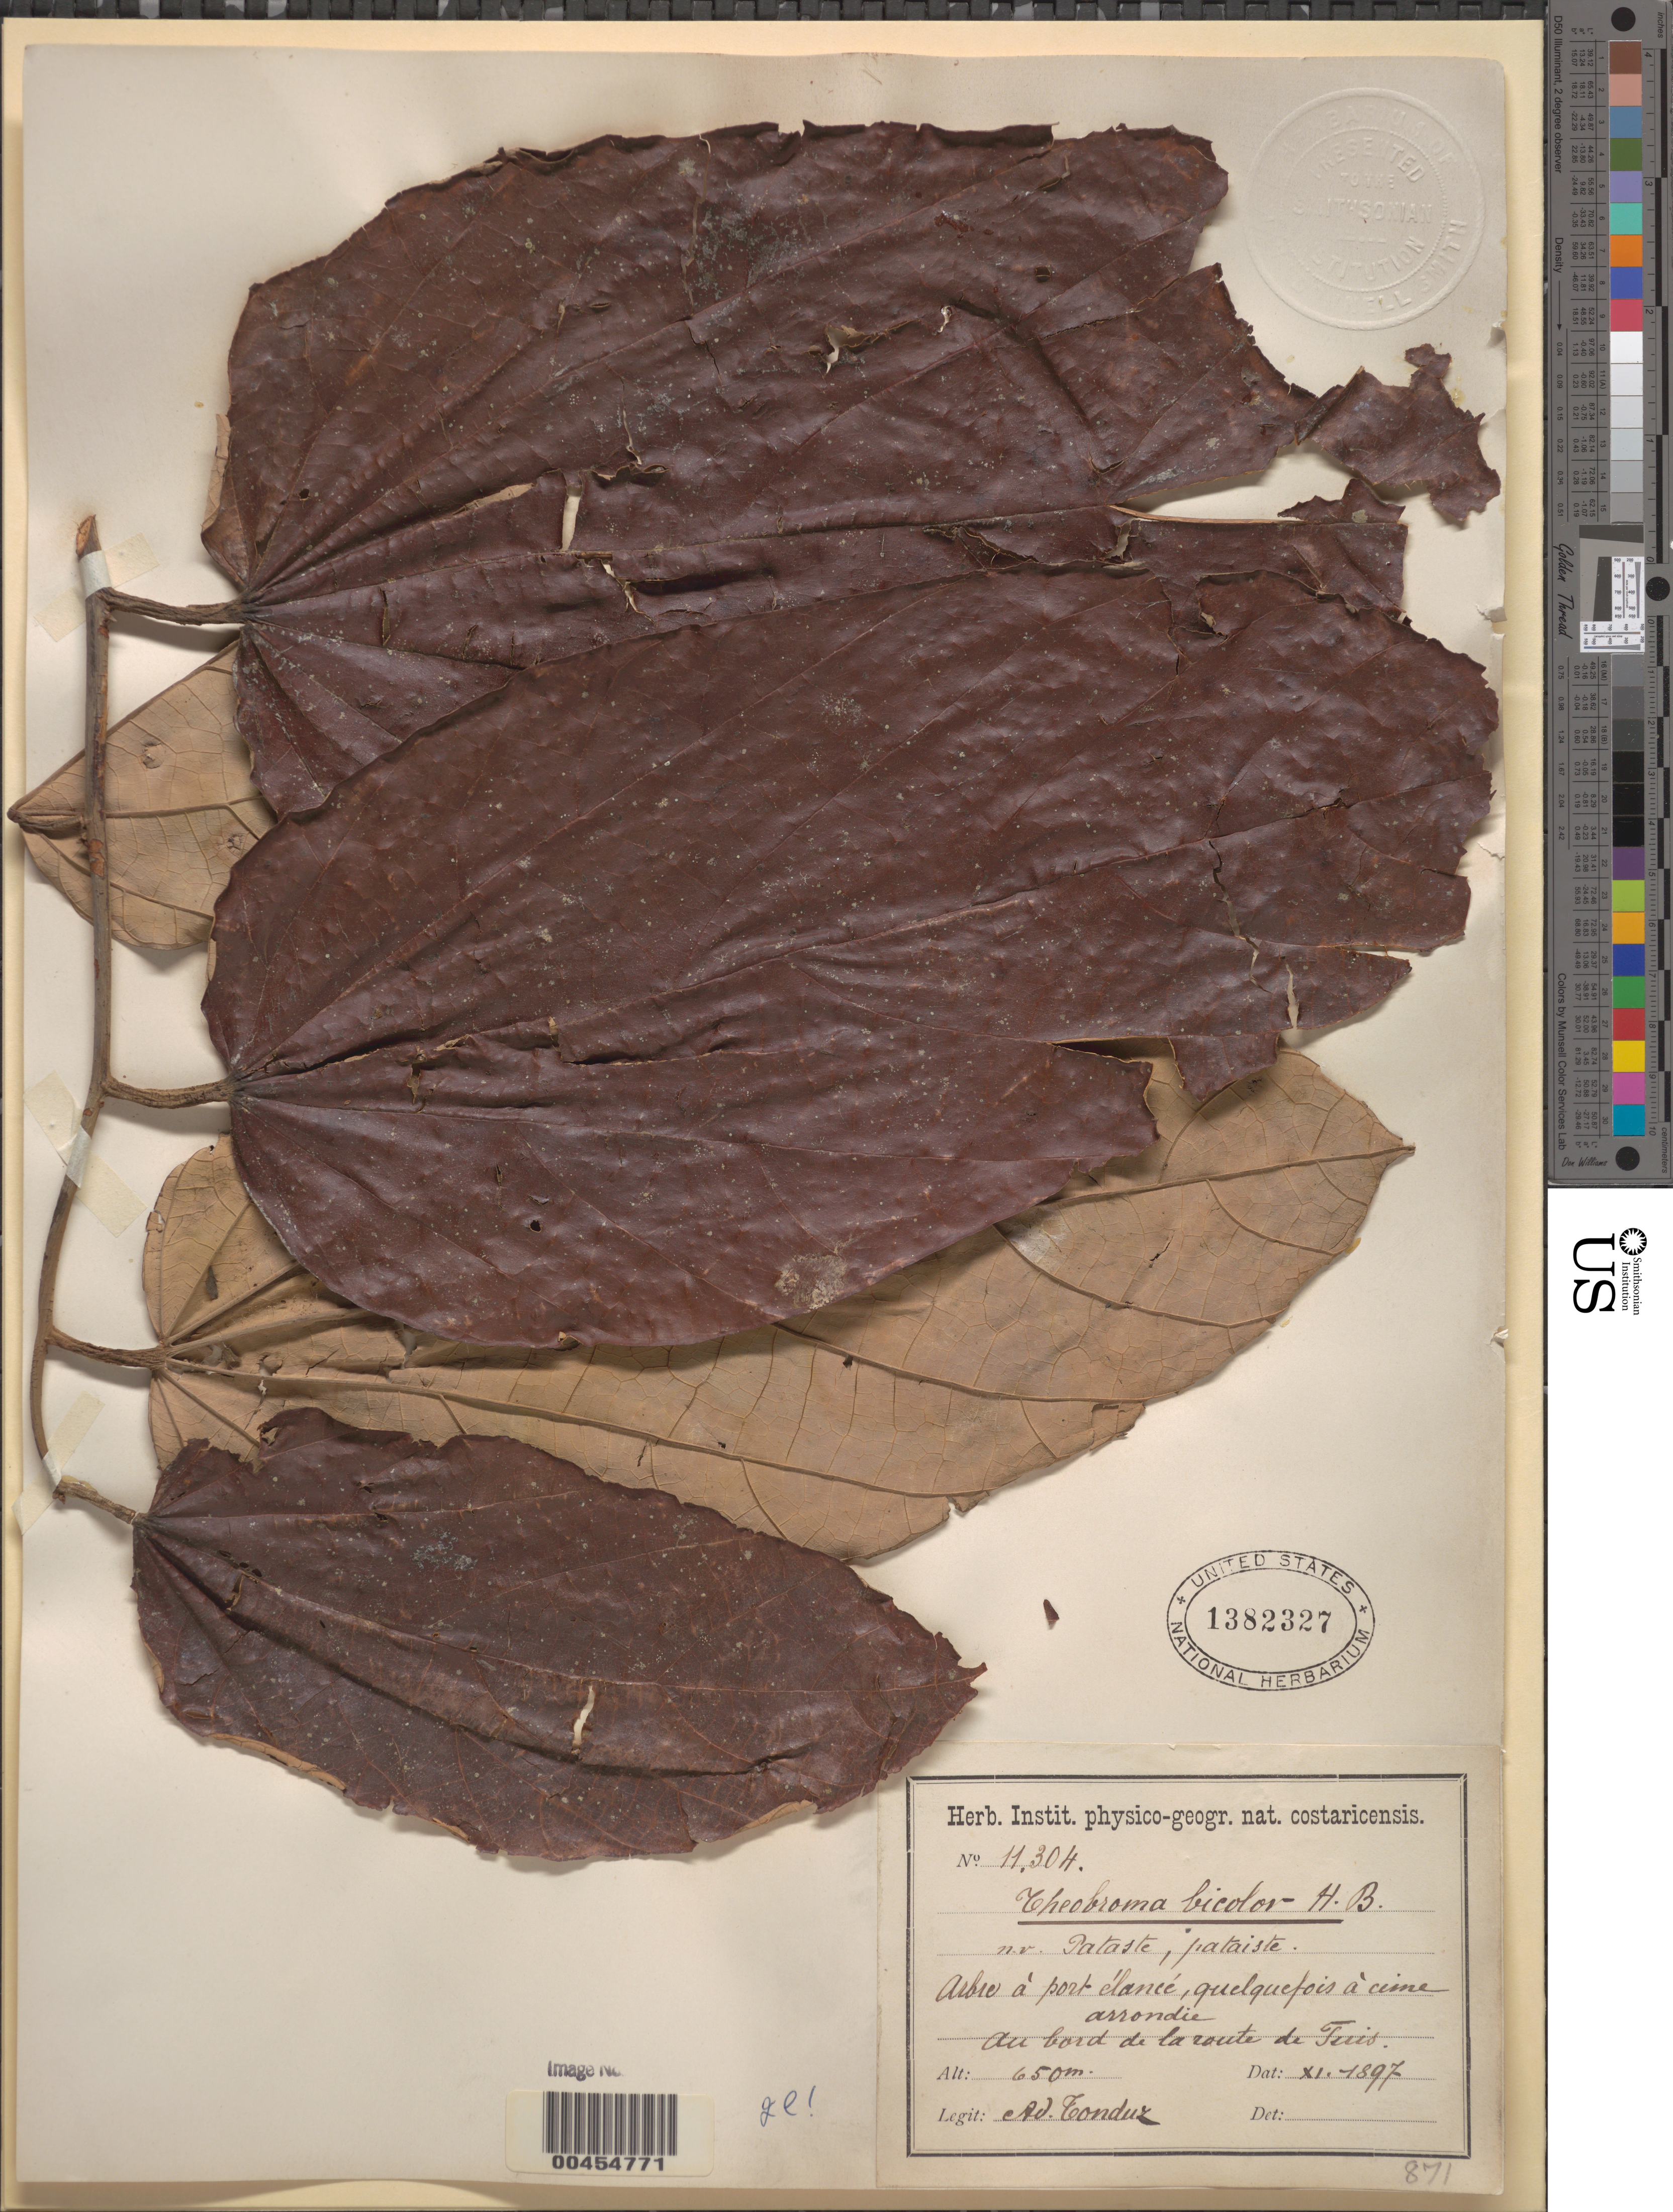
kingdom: Plantae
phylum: Tracheophyta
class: Magnoliopsida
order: Malvales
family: Malvaceae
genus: Theobroma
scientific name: Theobroma bicolor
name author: Bonpl.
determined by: Dorr, L. J., (BOT), Smithsonian Institution - National Museum of Natural History (UNITED STATES)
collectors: A. Tonduz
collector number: herb. 11304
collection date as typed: Nov 1897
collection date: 1897-11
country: Costa Rica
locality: Au bord de la route de Tuis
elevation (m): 650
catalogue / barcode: US 1382327